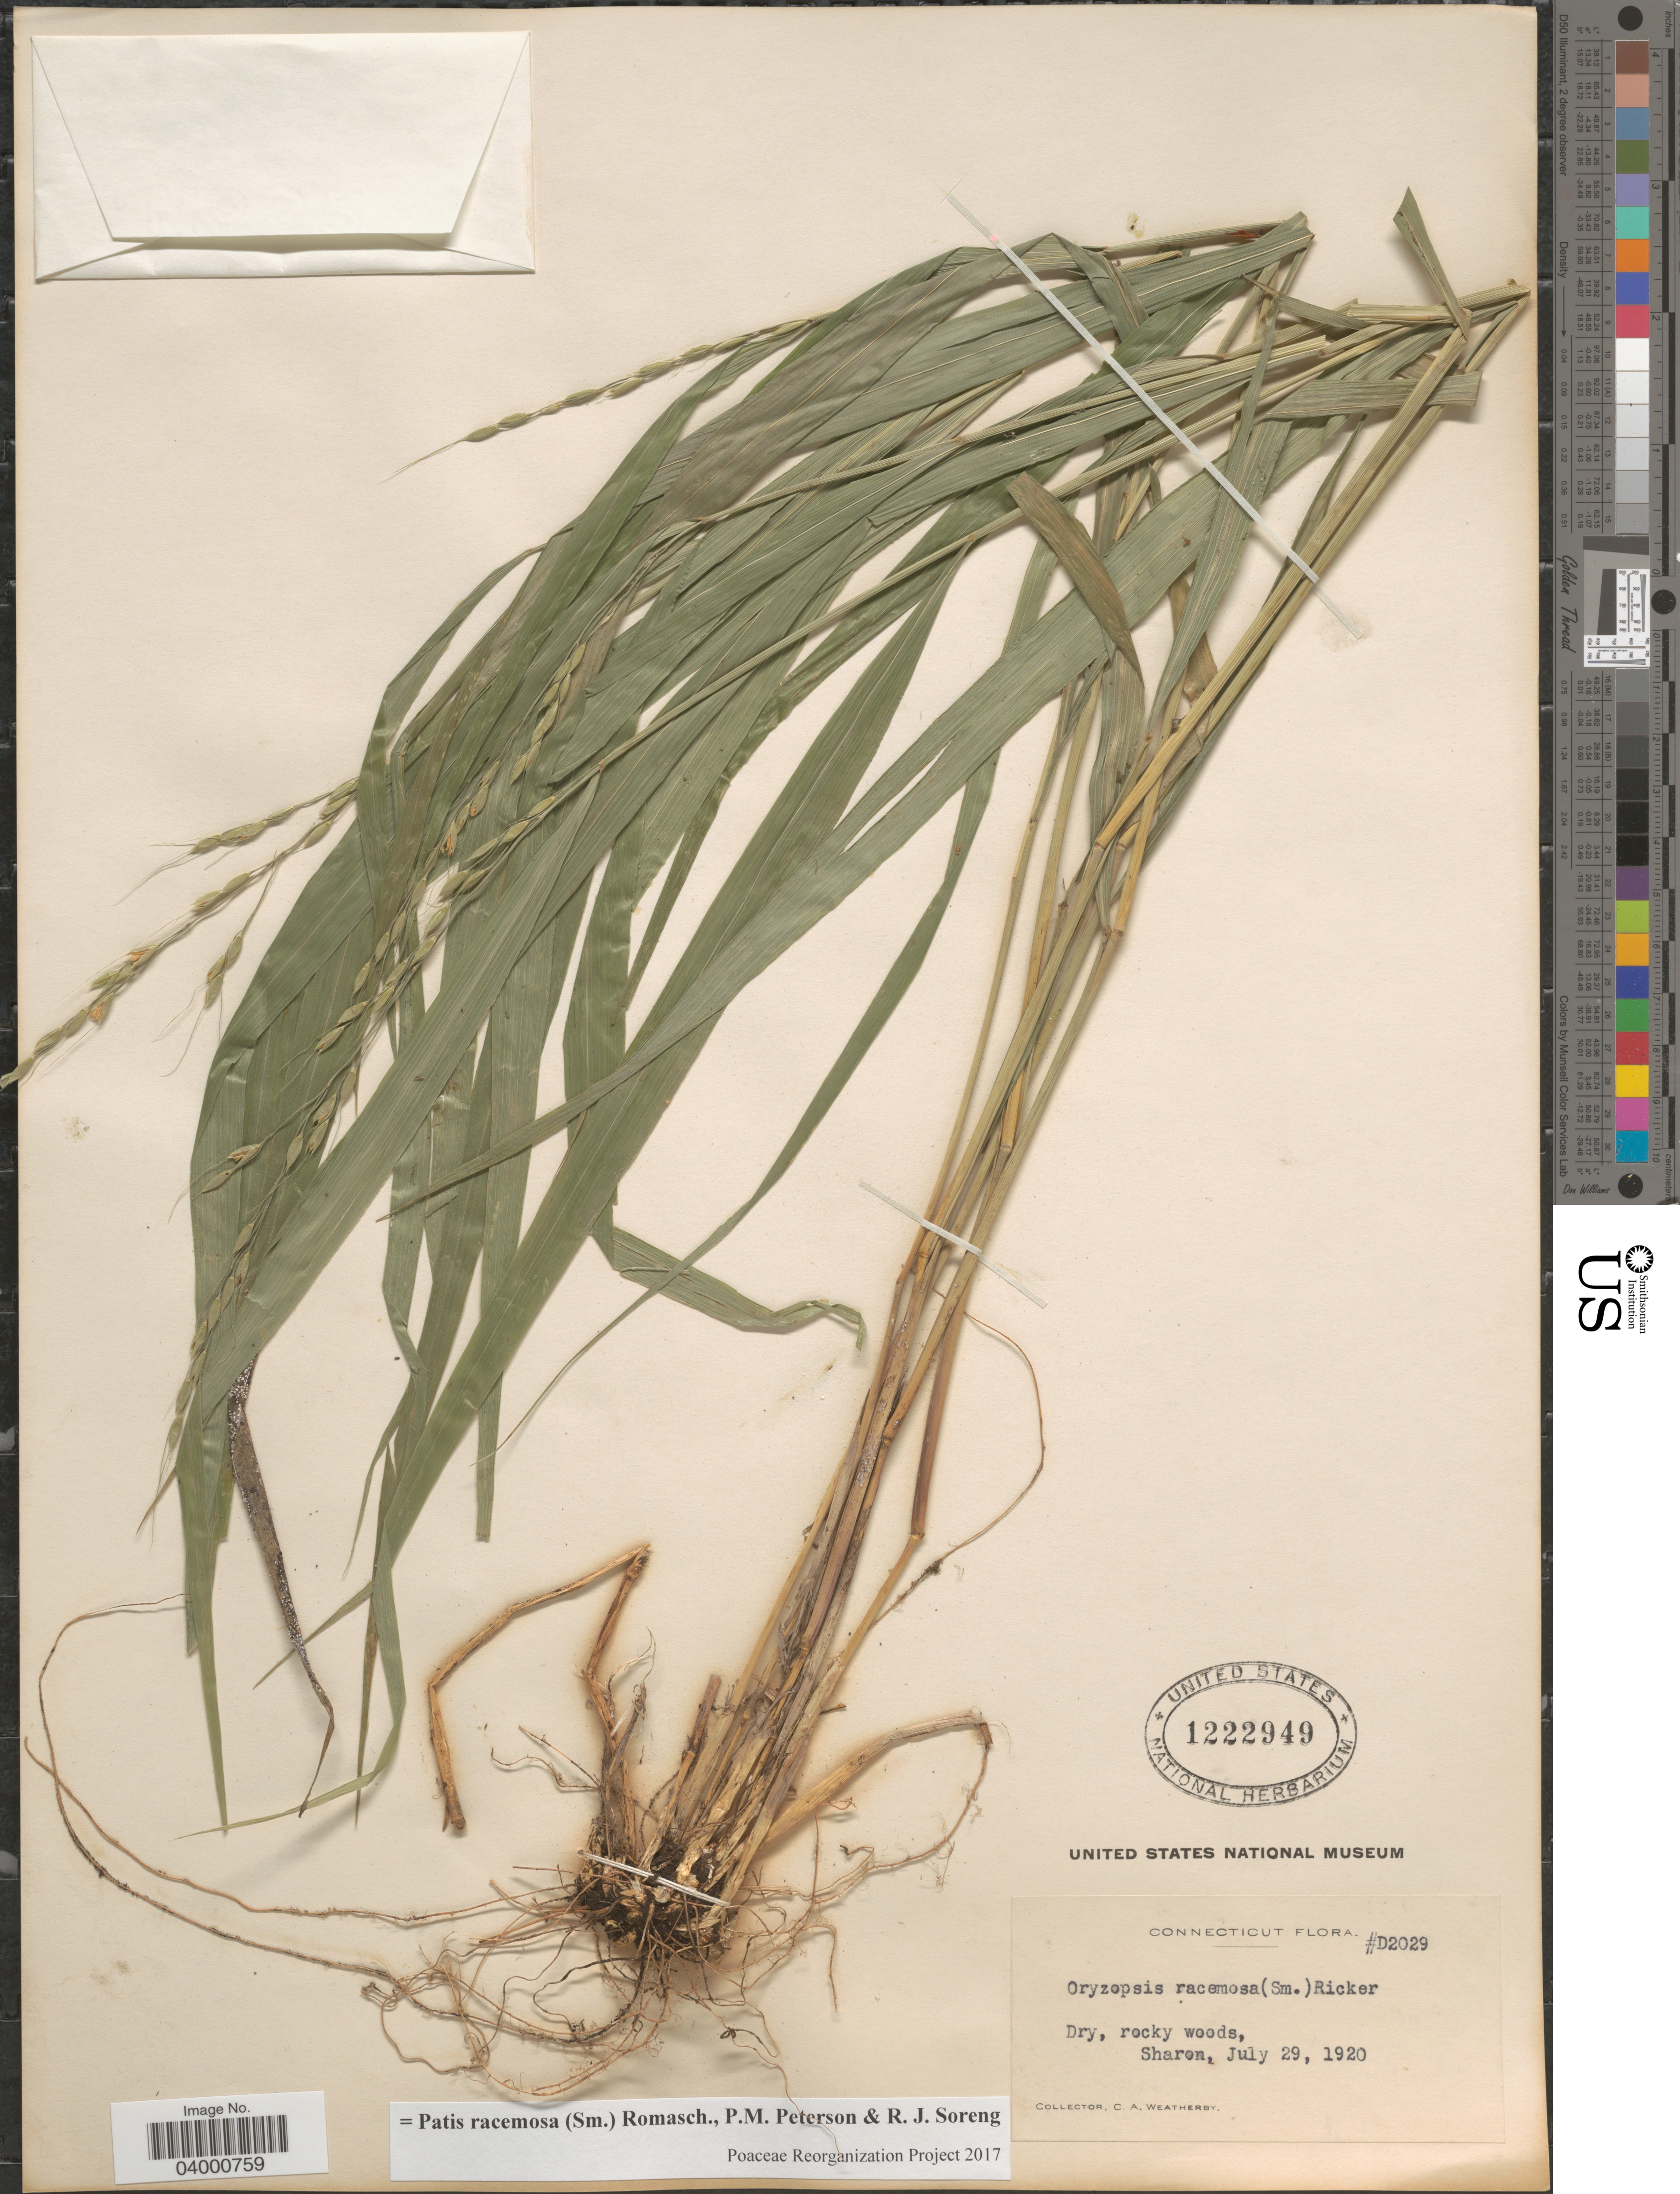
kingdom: Plantae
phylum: Tracheophyta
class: Liliopsida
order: Poales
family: Poaceae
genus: Patis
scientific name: Patis racemosa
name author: (Sm.) Romasch. et al.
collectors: C. A. Weatherby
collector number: D2029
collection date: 1920-07-29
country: United States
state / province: Connecticut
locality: Dry, rocky woods, Sharon.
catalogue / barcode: US 1222949